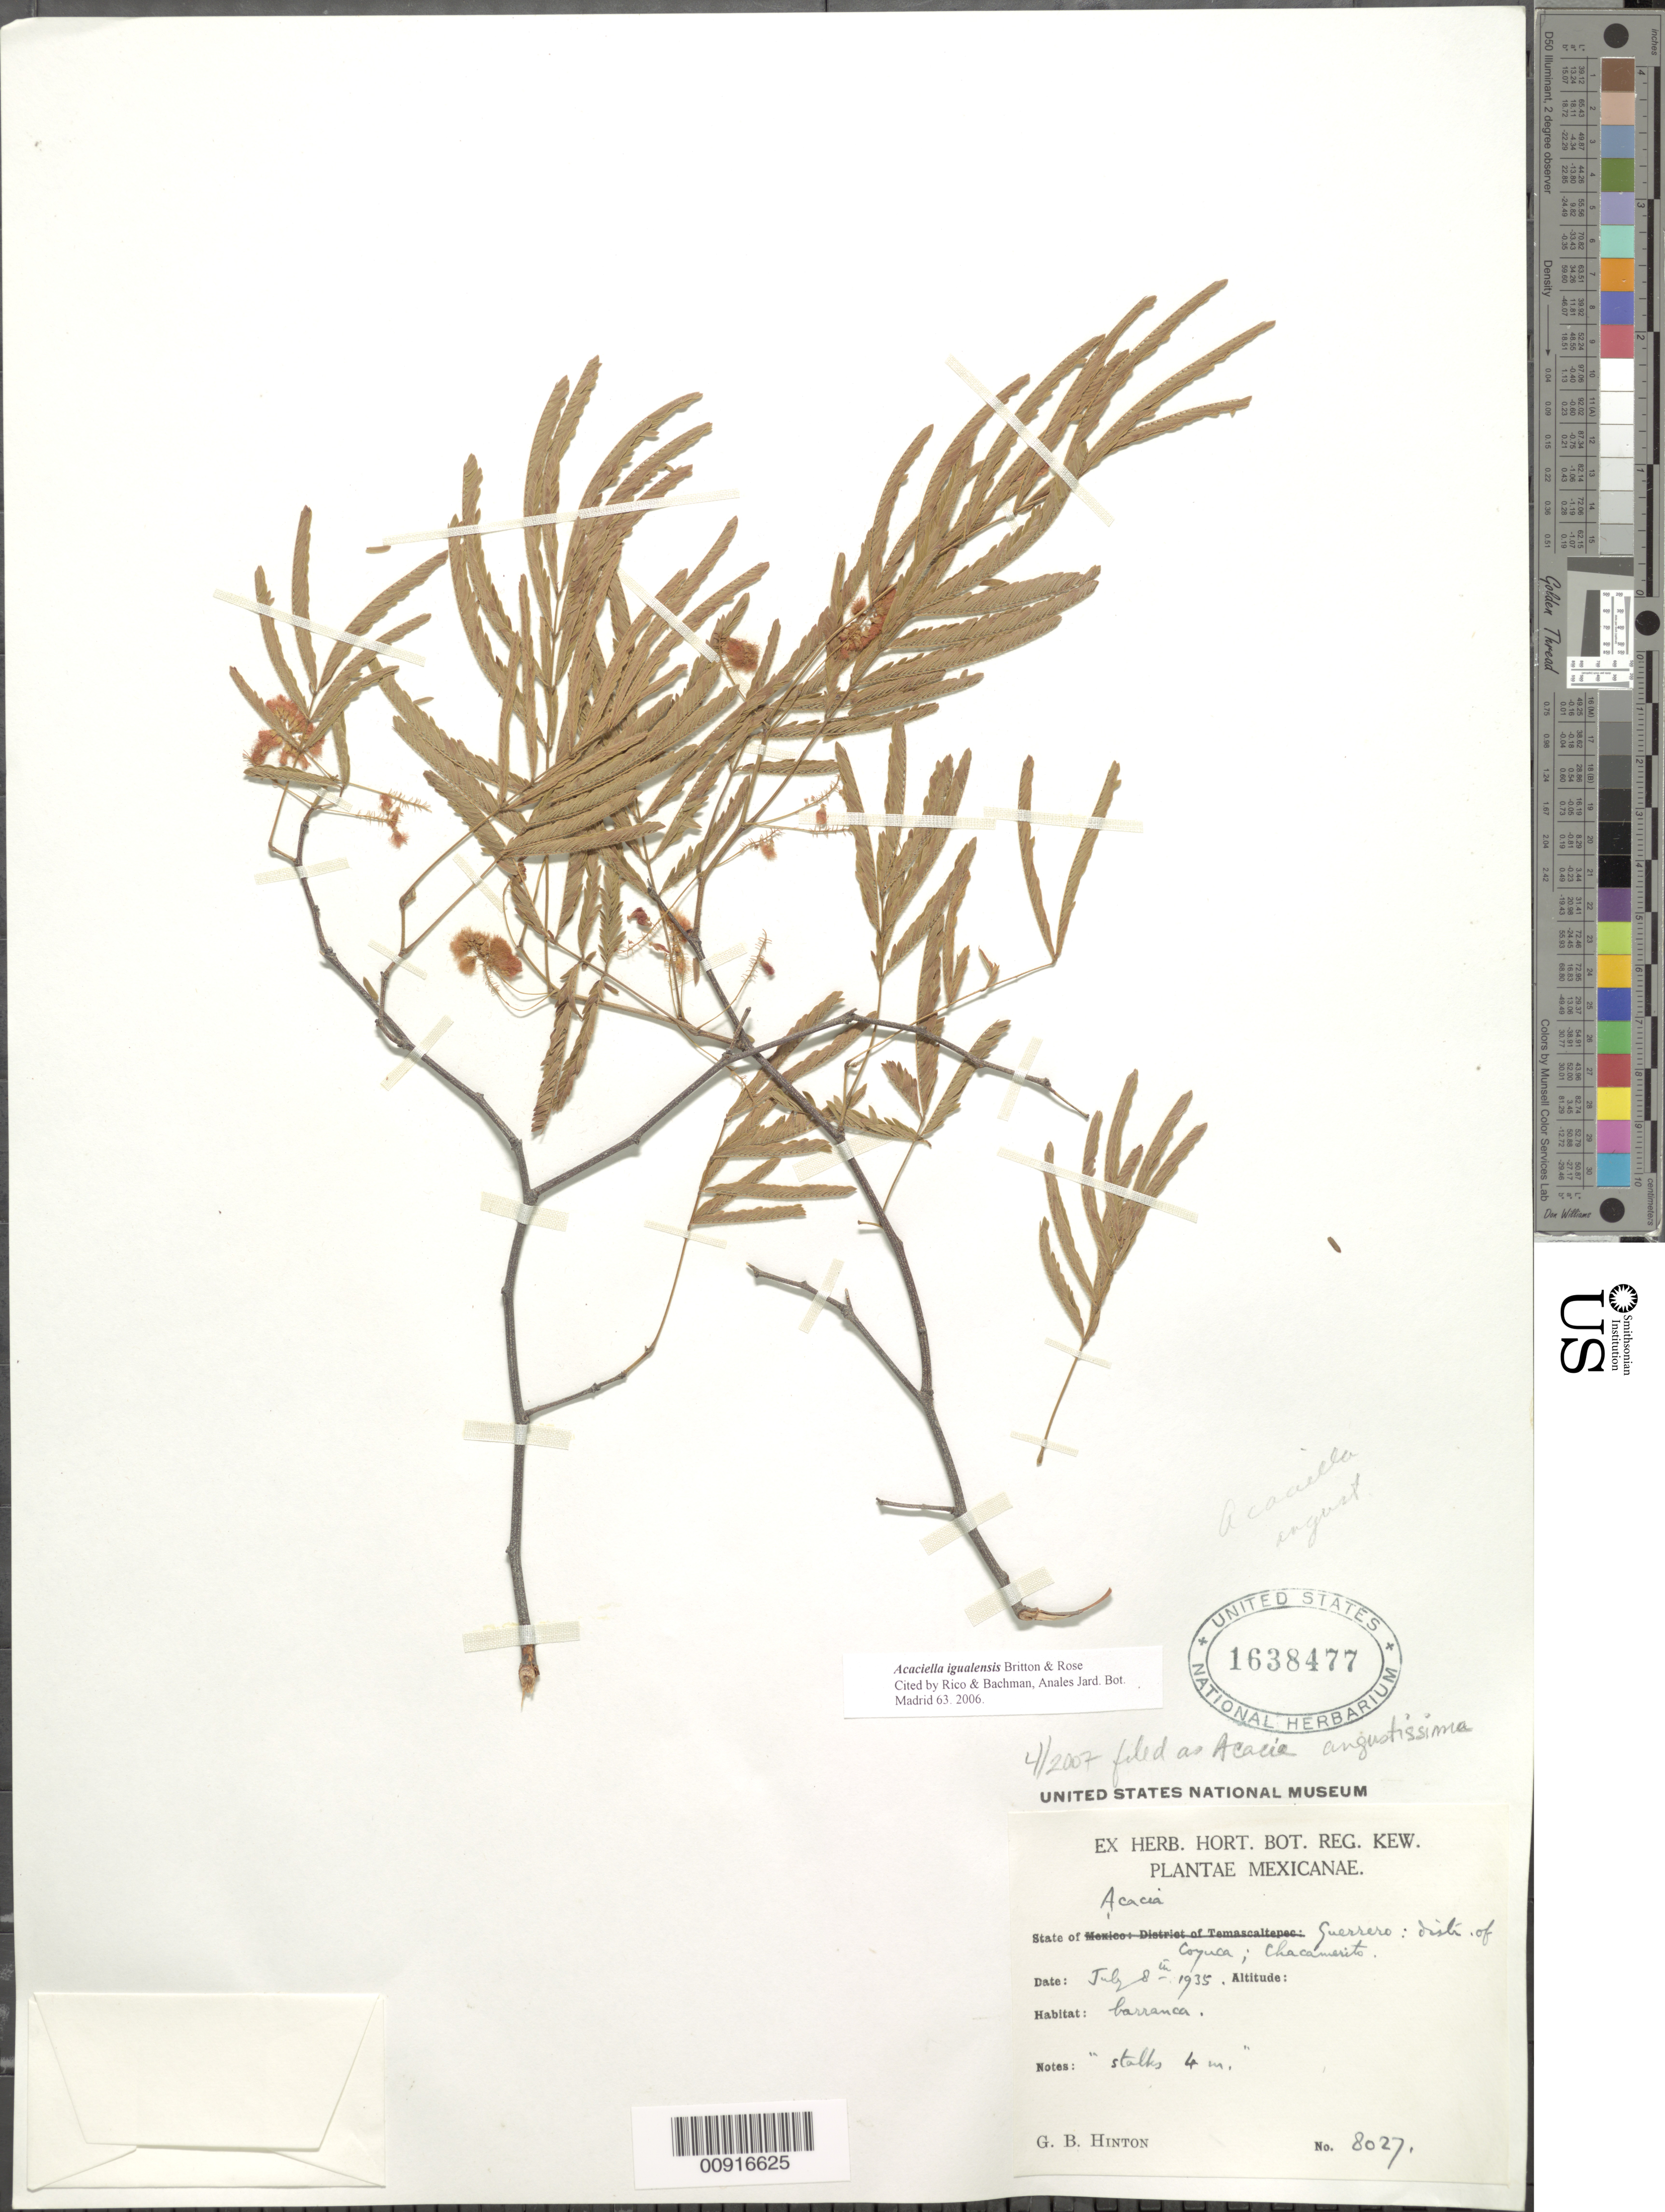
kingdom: Plantae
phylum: Tracheophyta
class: Magnoliopsida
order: Fabales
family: Fabaceae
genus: Acaciella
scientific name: Acaciella igualensis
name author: Britton & Rose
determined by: Rico, L.; Bachman, --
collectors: G. B. Hinton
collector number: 8027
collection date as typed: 08 Jul 1935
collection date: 1935-07-08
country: Mexico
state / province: Guerrero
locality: State of Guerrero: District of Coyuca: Chacamerito.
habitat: Barranca.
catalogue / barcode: US 1638477